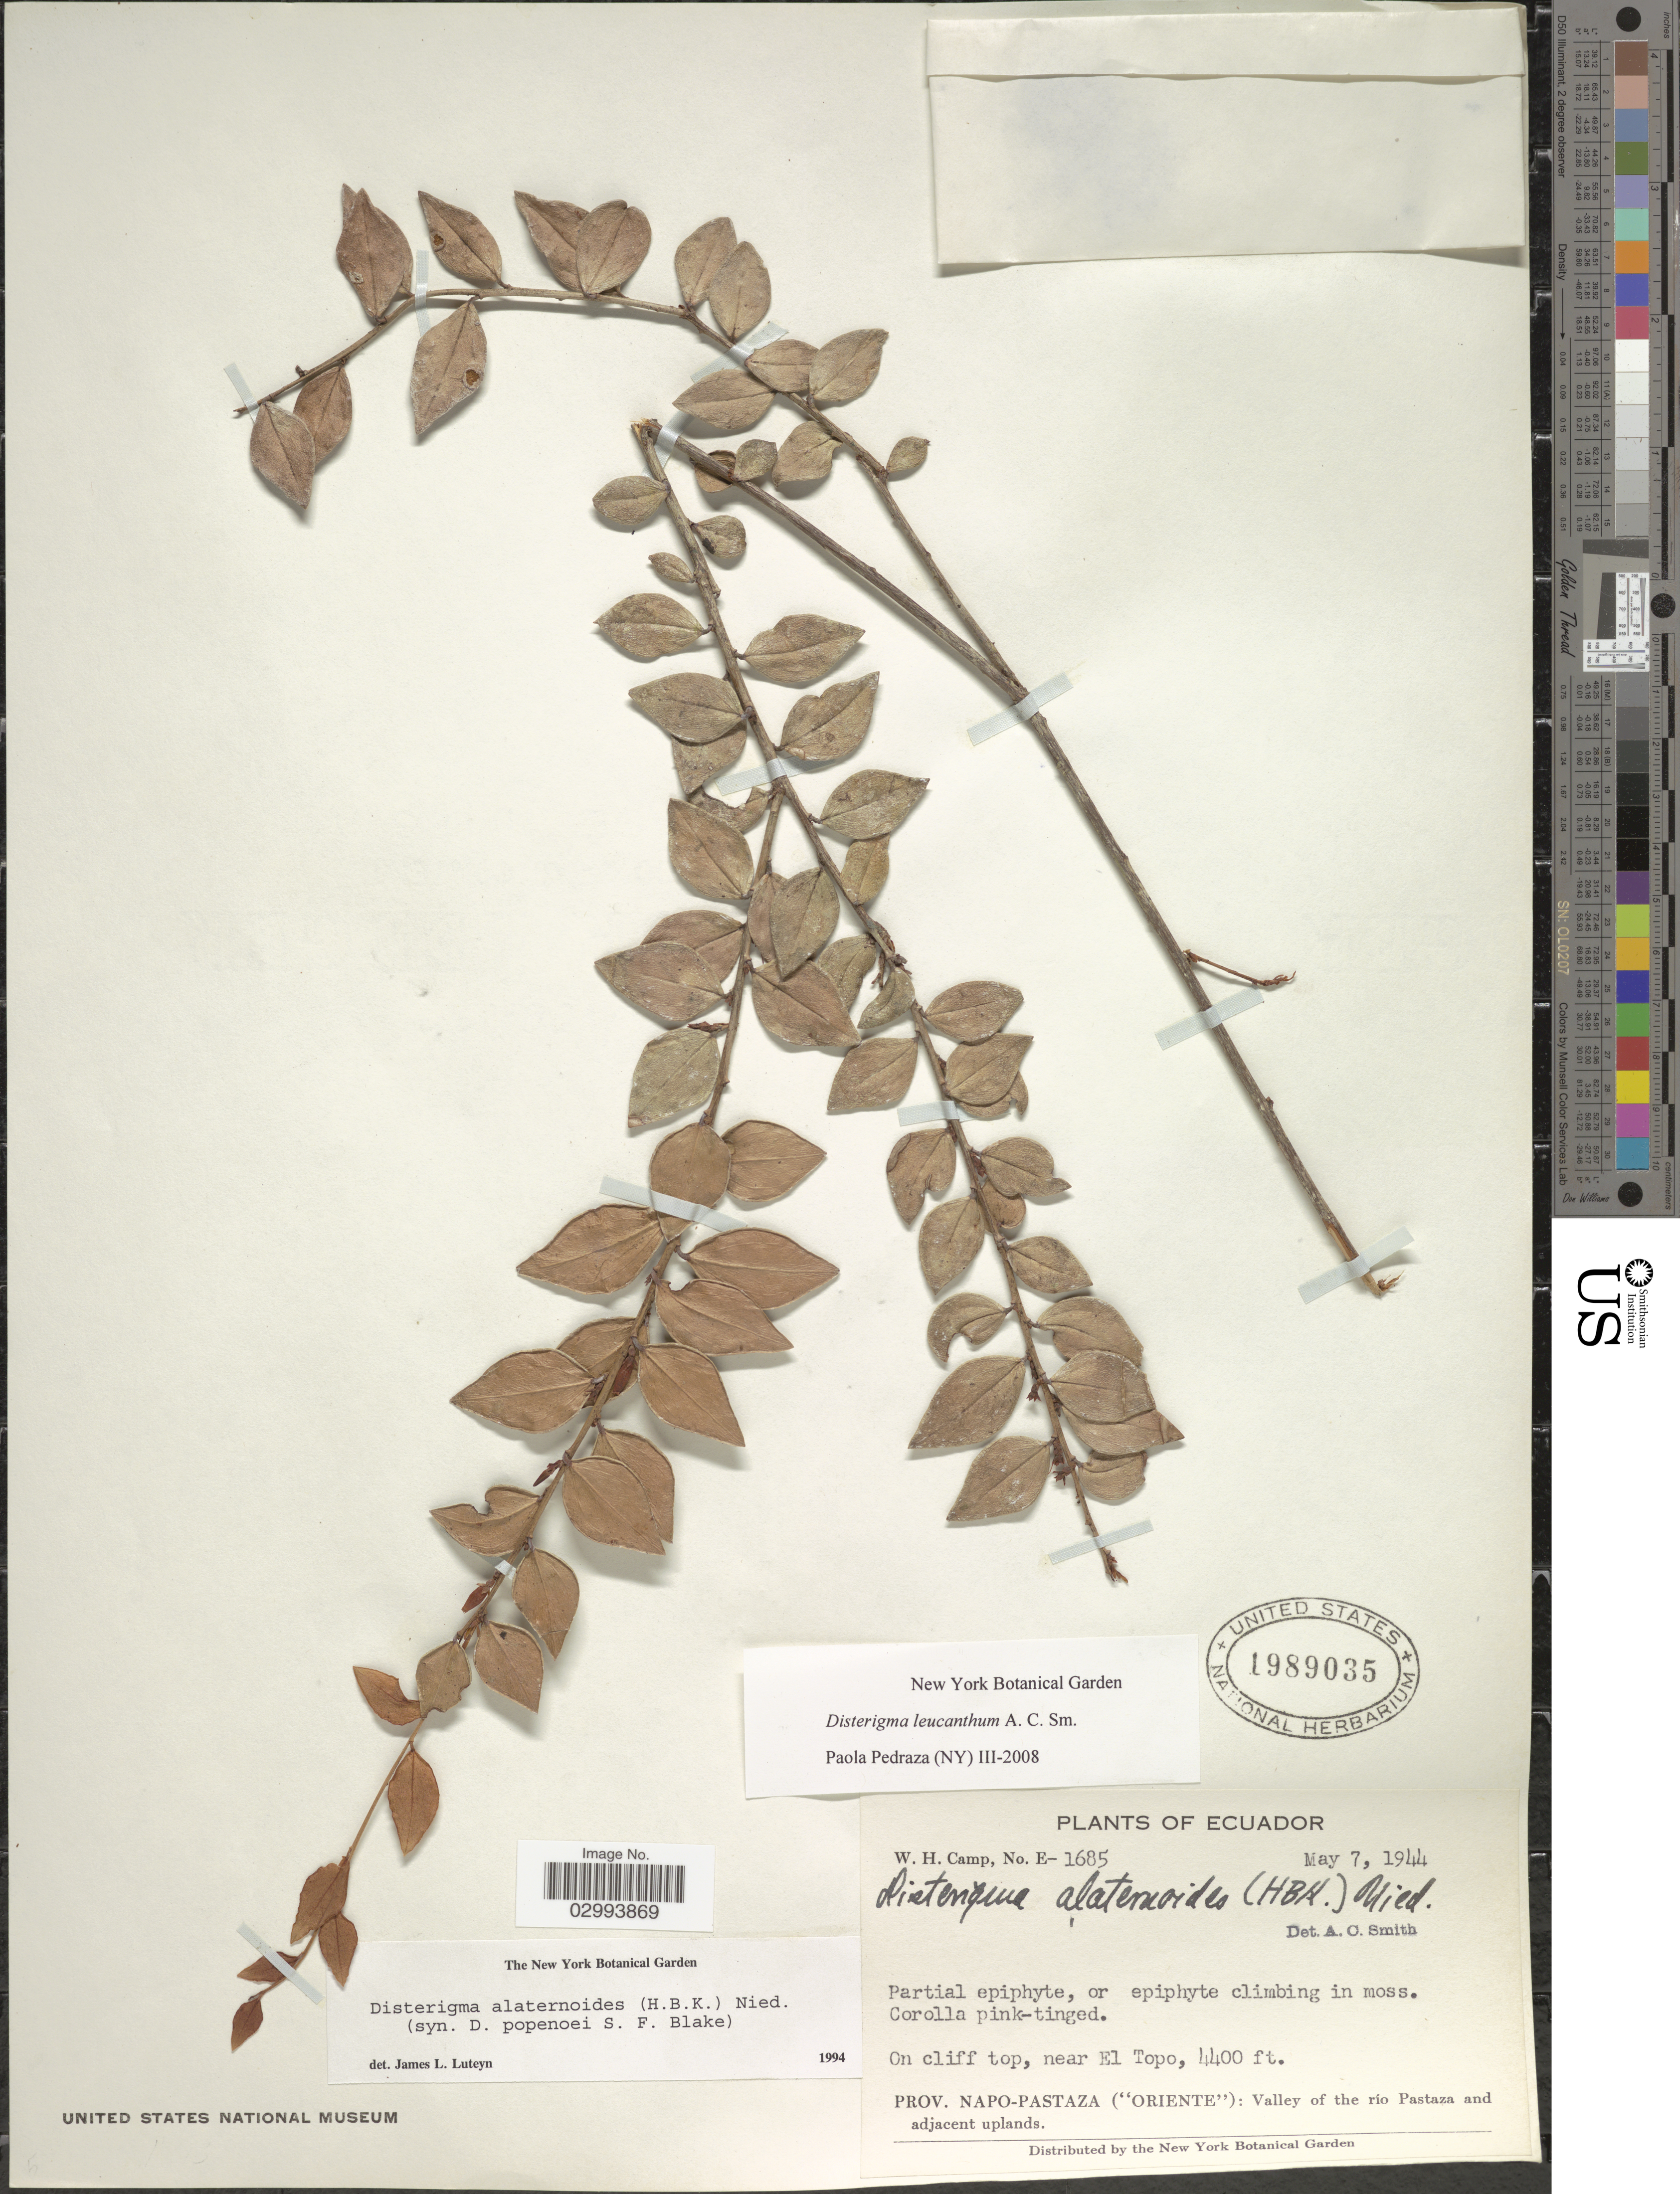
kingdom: Plantae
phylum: Tracheophyta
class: Magnoliopsida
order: Ericales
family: Ericaceae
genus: Disterigma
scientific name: Disterigma leucanthum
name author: A.C. Sm.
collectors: W. H. Camp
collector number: E-1685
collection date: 1944-05-07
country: Ecuador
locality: On cliff top, near El Topo. Prov. Napo-Pastaza ("Oriente"): Valley of the río Pastaza and adjacent uplands.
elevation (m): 1341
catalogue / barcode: US 1989035